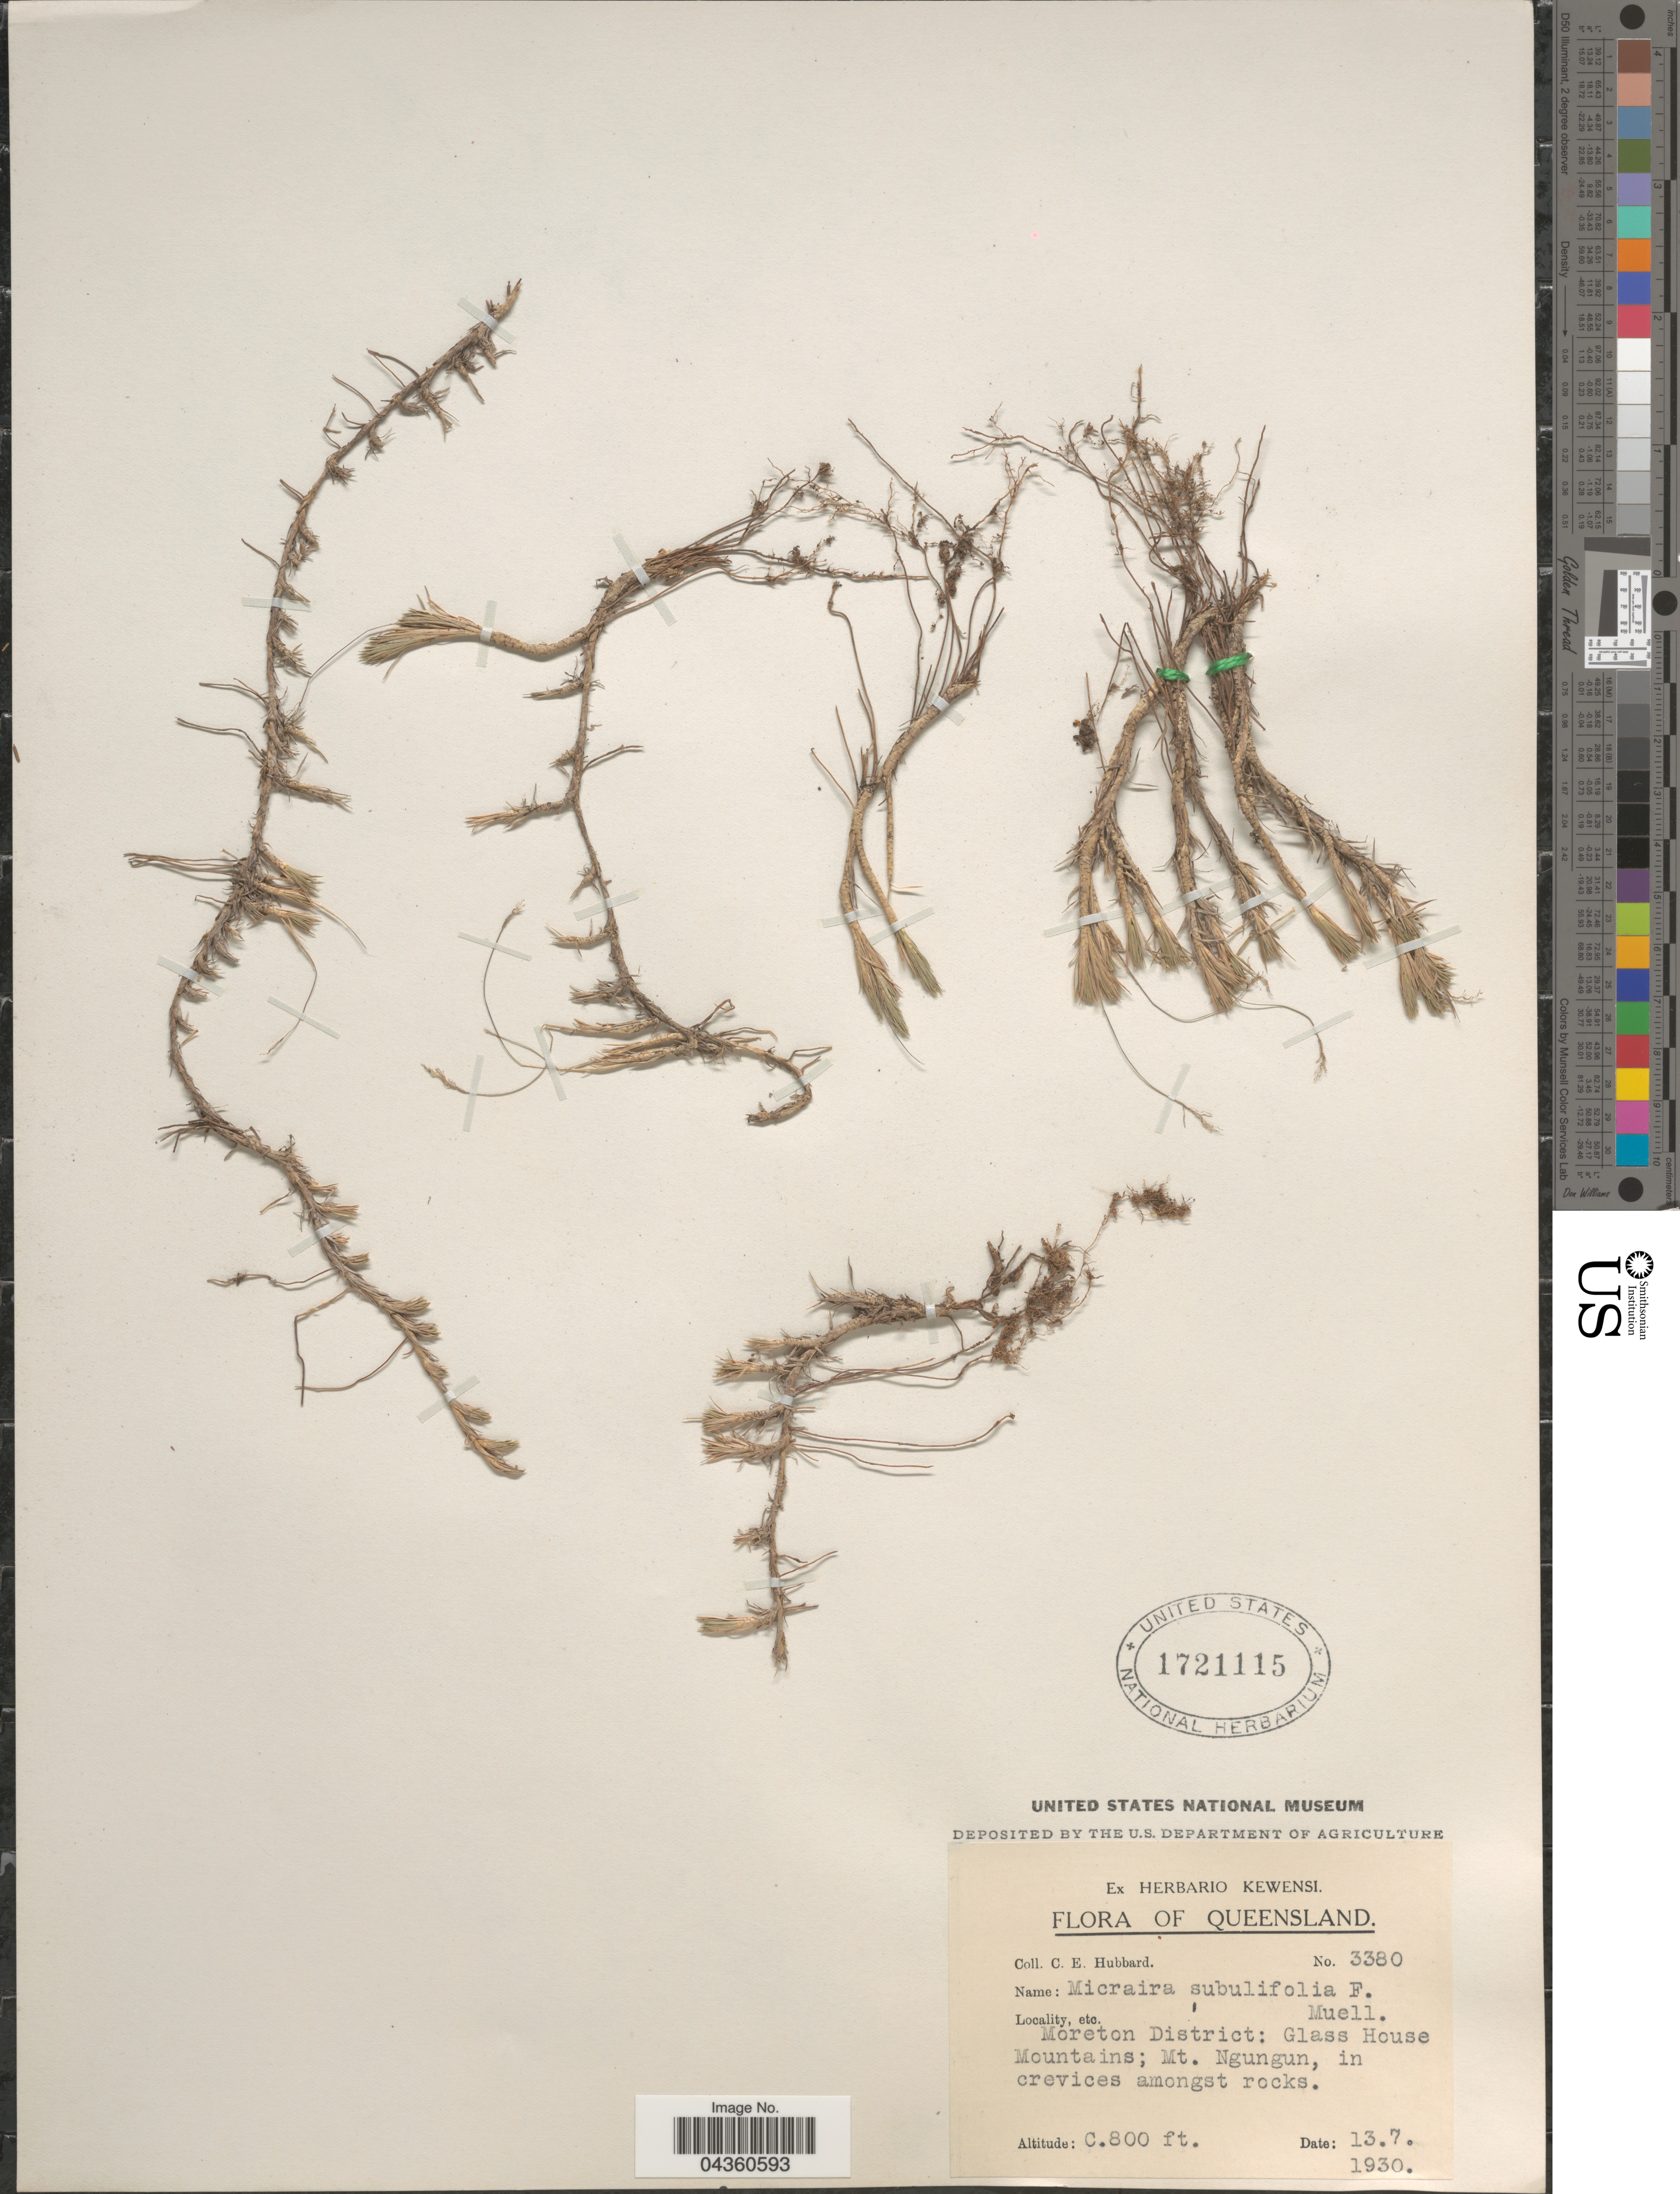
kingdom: Plantae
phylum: Tracheophyta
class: Liliopsida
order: Poales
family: Poaceae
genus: Micraira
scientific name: Micraira subulifolia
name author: F. Muell.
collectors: C. E. Hubbard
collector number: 3380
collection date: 1930-07-13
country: Australia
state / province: Queensland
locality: Moreton District: Glass House Mountains; Mt. Ngungun, in crevices amongst rocks.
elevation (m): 244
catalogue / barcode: US 1721115